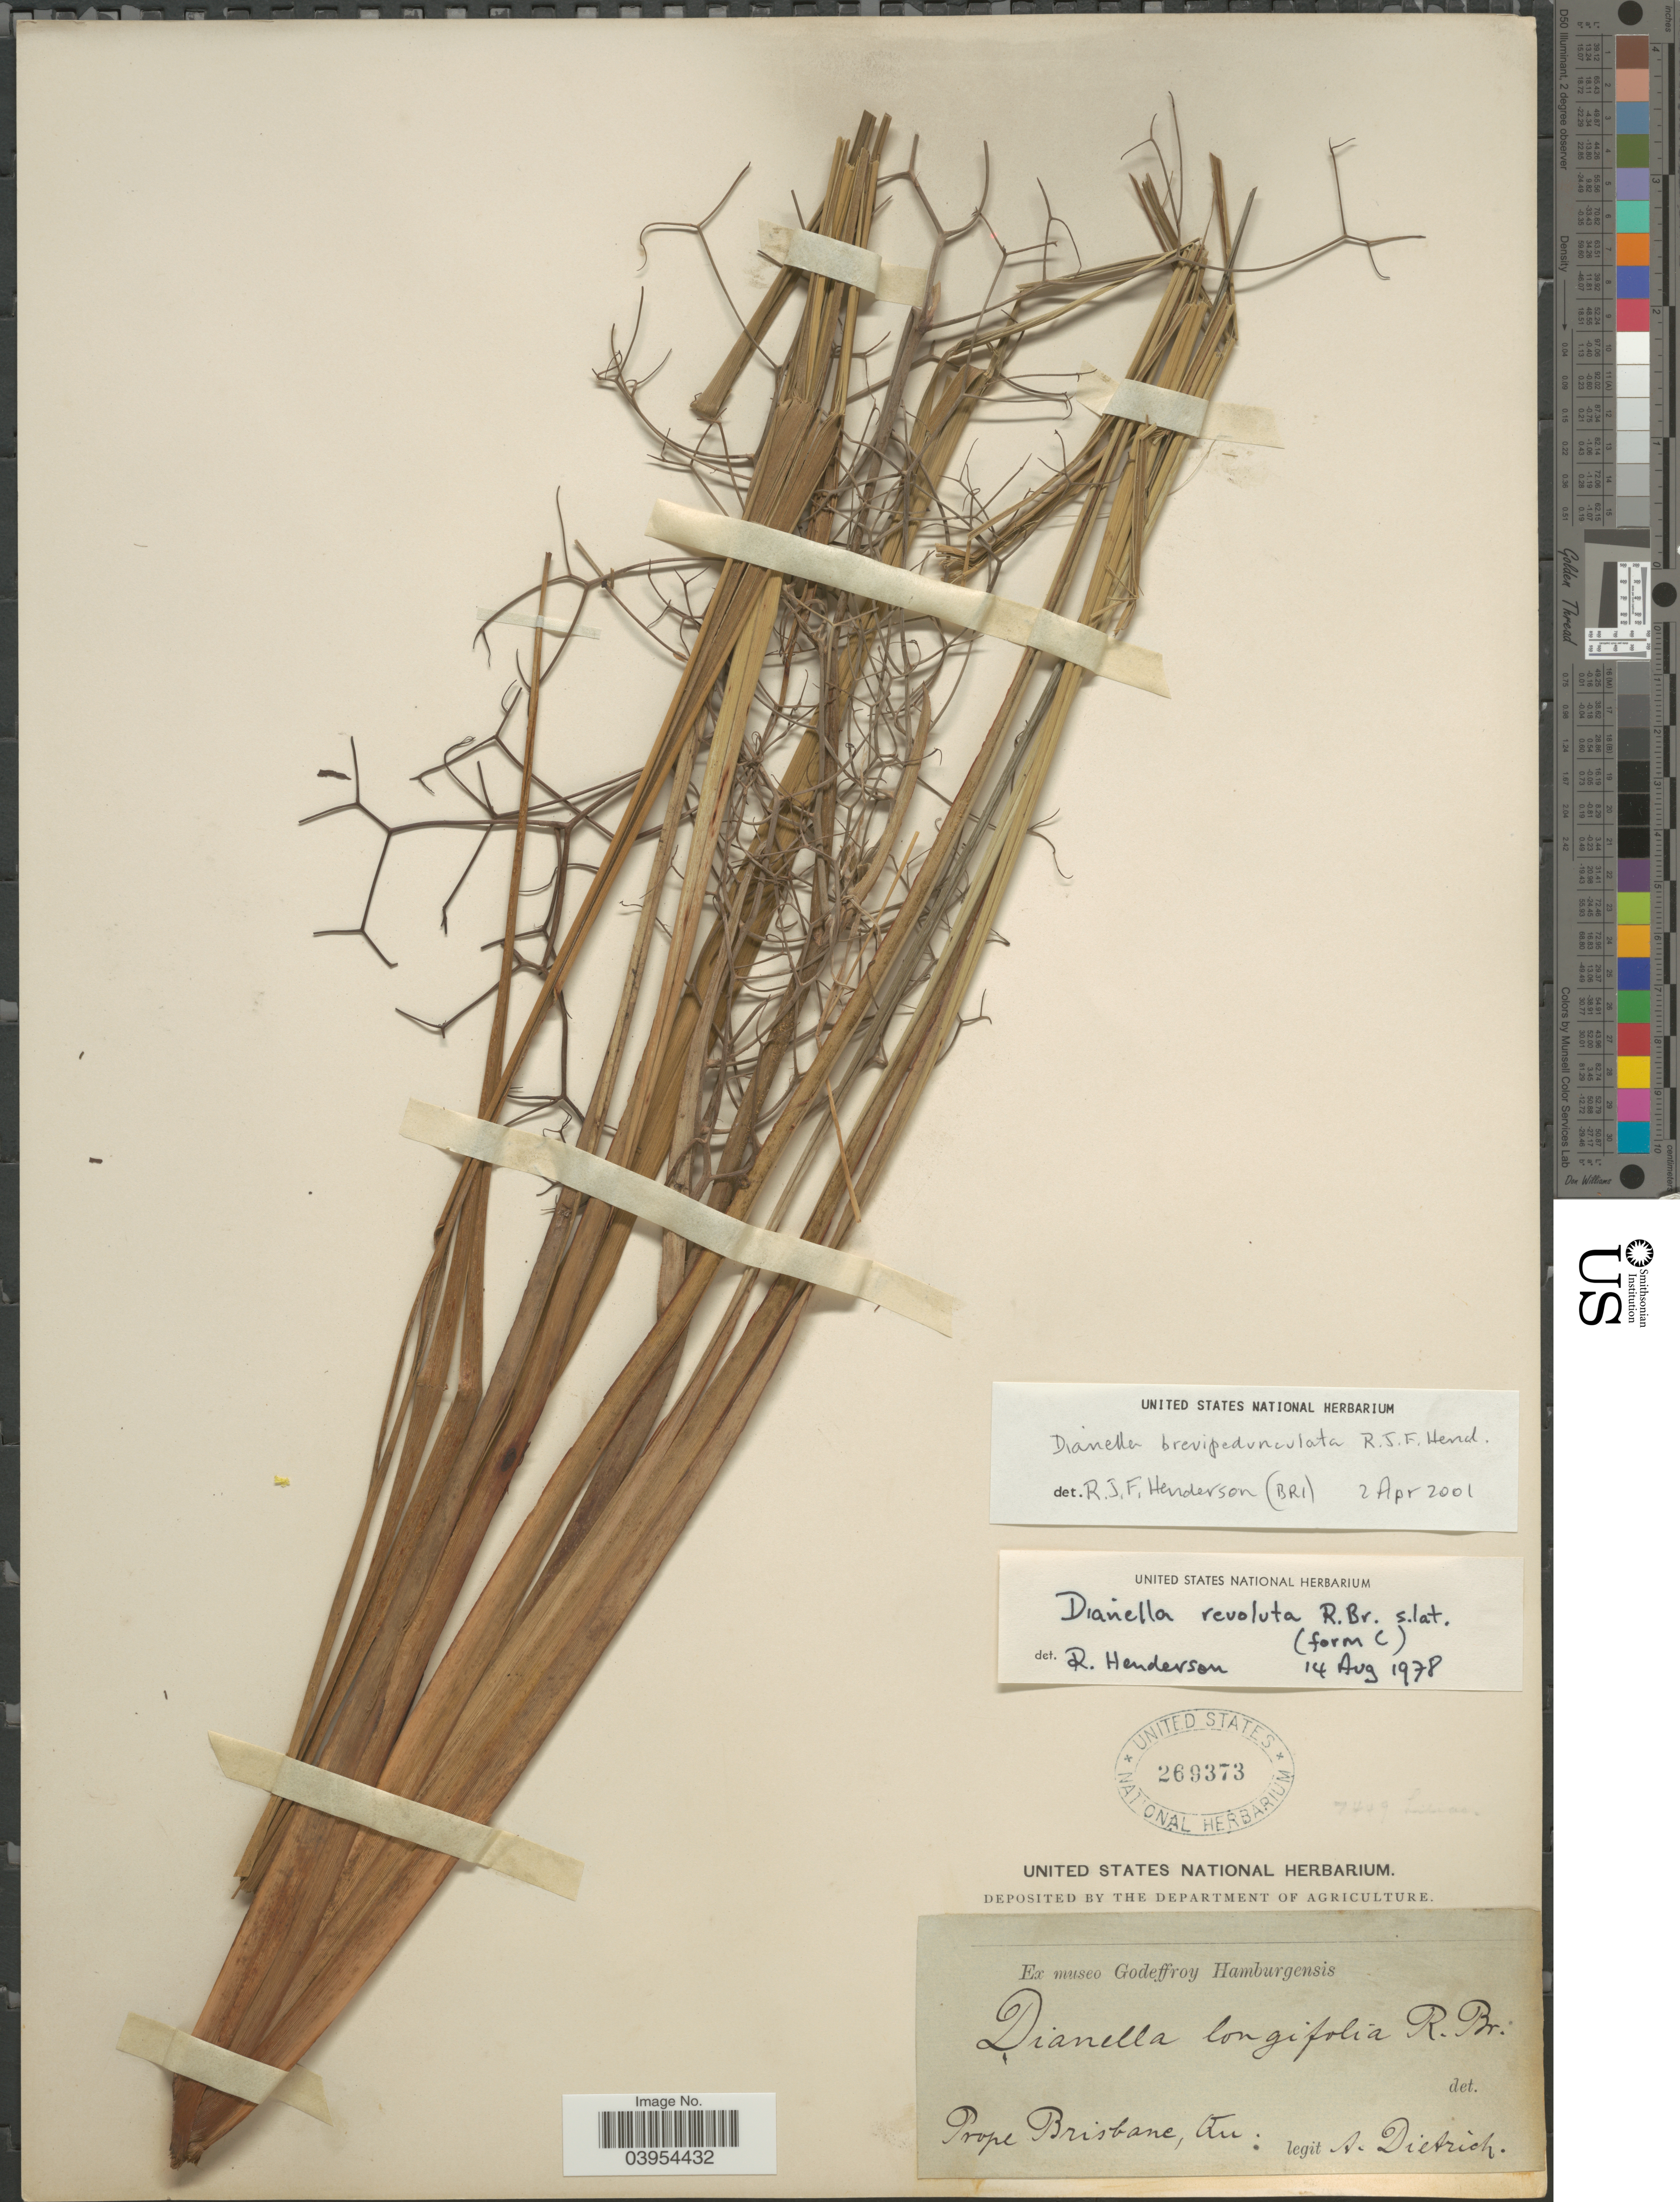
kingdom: Plantae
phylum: Tracheophyta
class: Liliopsida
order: Asparagales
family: Asphodelaceae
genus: Dianella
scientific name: Dianella revoluta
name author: R. Br.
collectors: A. G. Dietrich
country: Australia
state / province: Queensland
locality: Prope Brisbane, Qu.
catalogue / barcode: US 269373